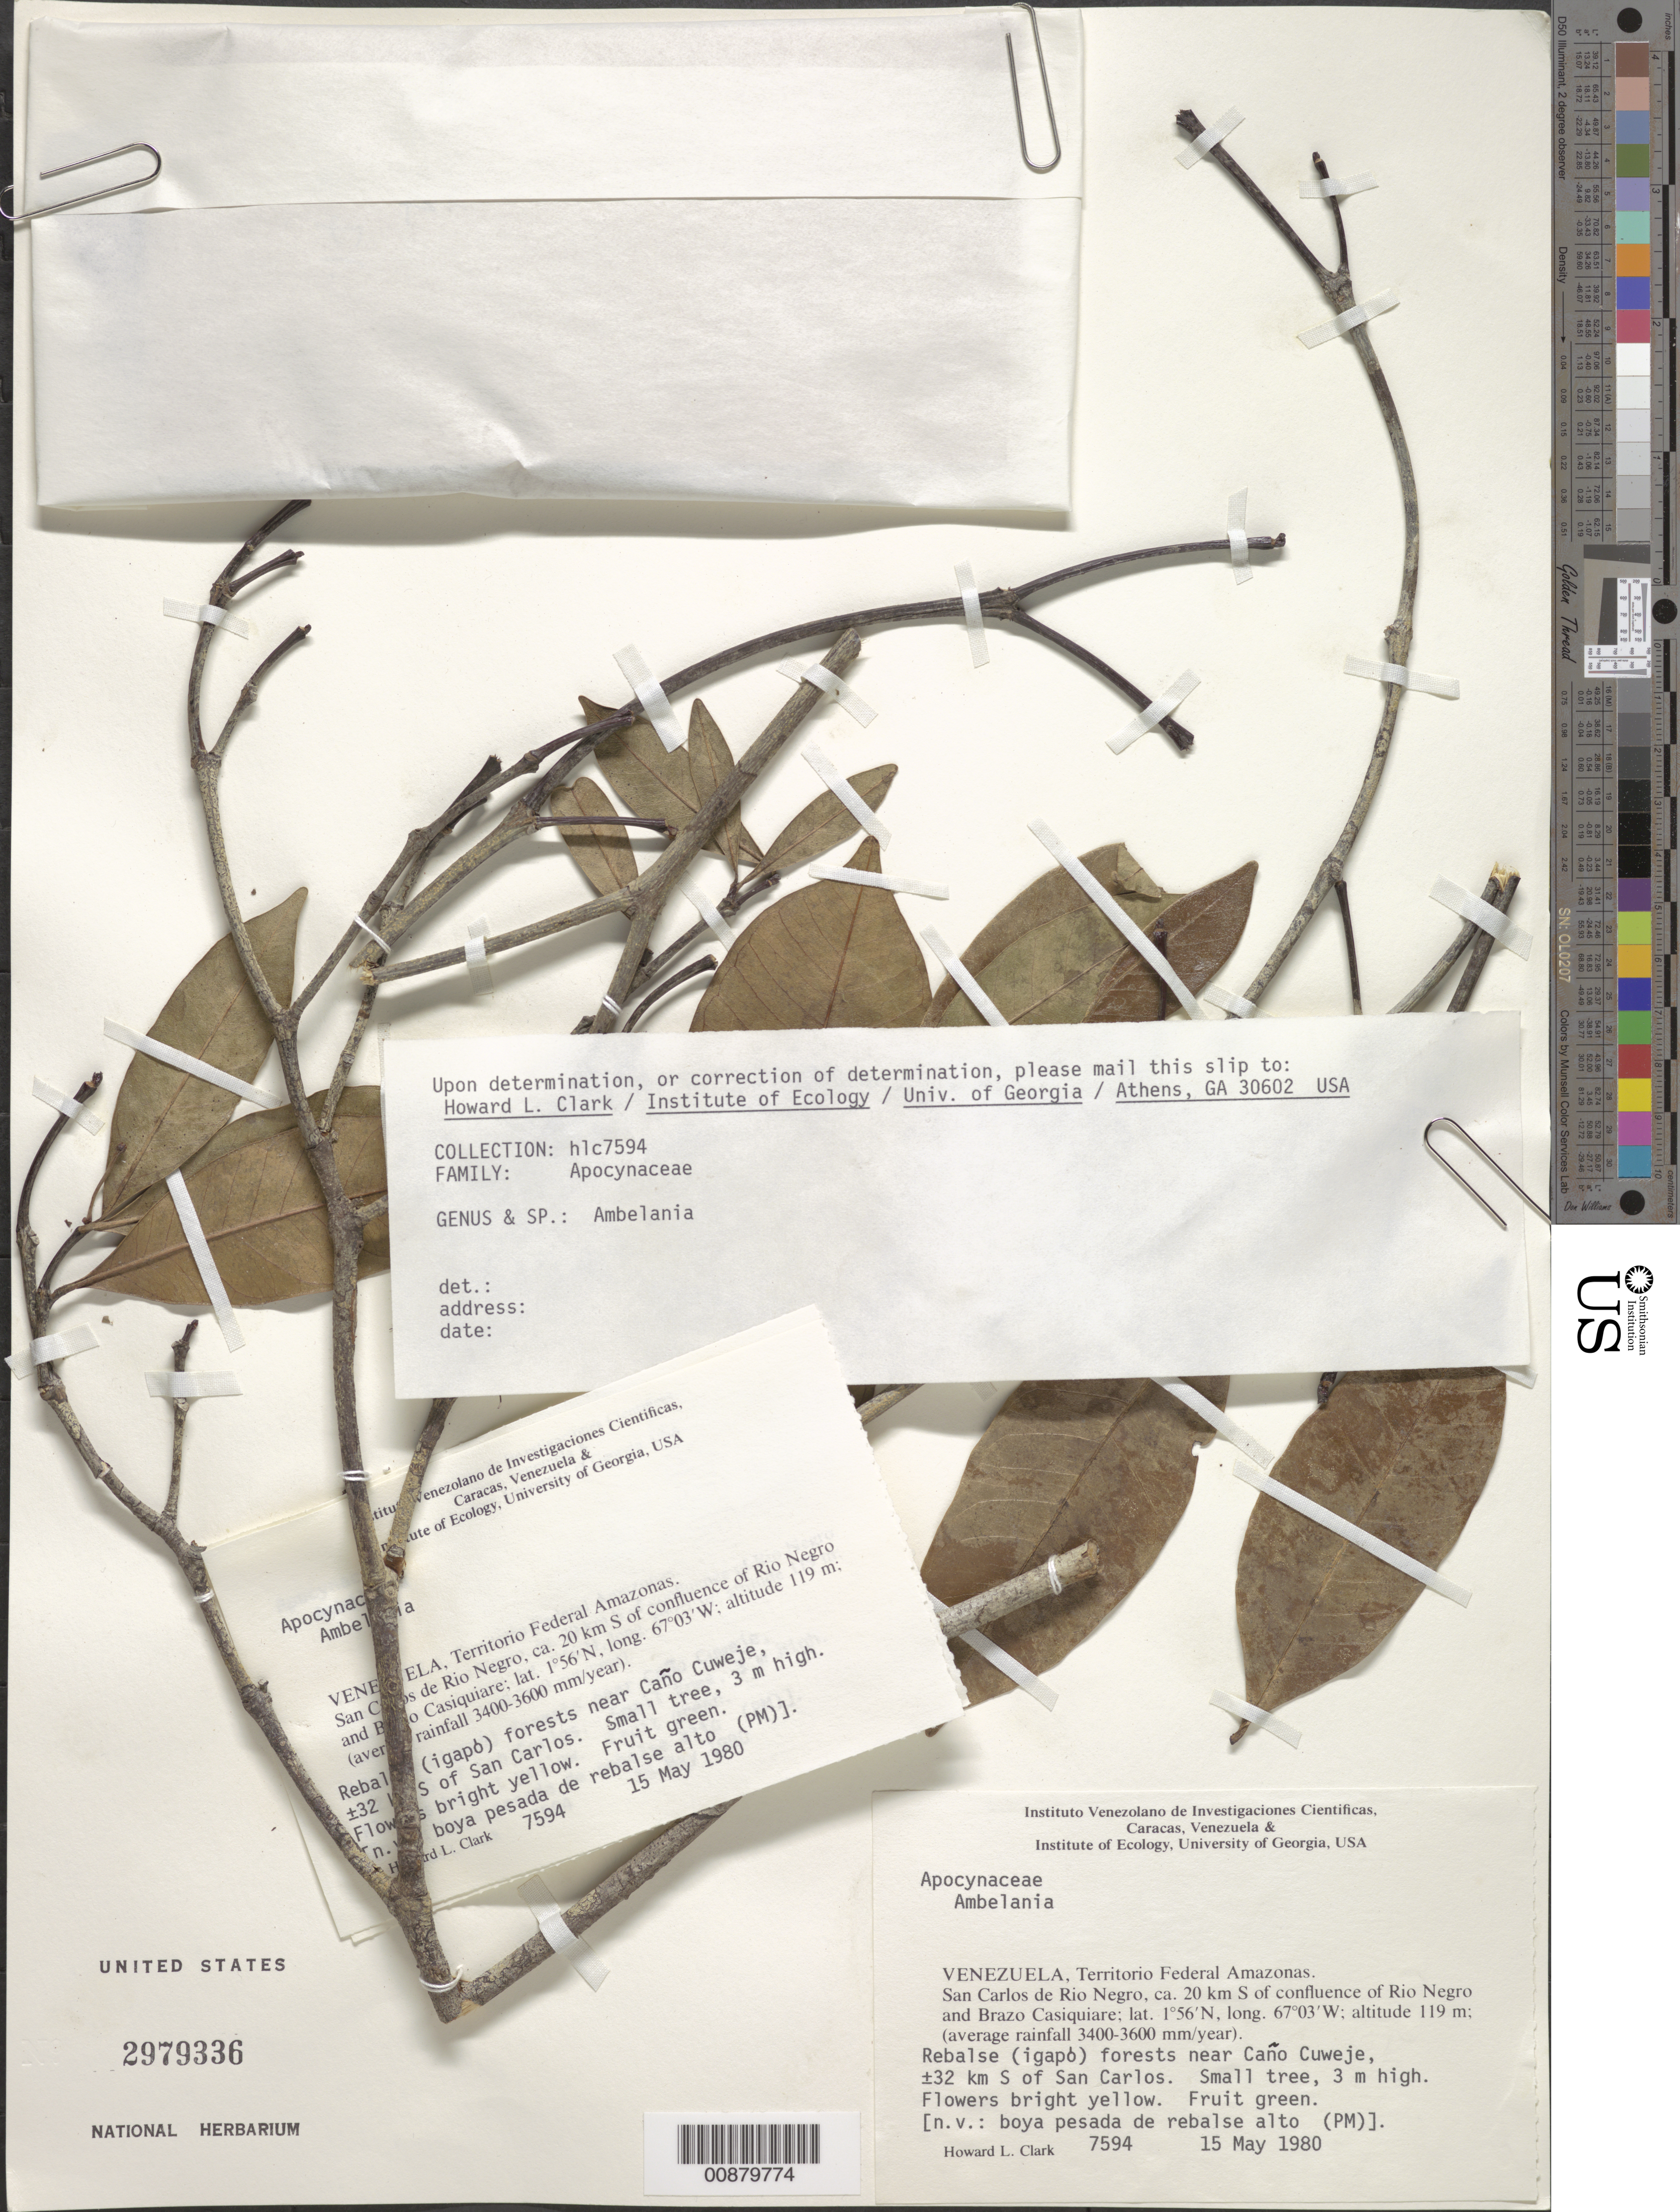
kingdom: Plantae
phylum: Tracheophyta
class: Magnoliopsida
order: Gentianales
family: Apocynaceae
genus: Ambelania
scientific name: Ambelania sp.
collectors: H. L. Clark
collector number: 7594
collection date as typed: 15-May-80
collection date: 1980-05-15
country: Venezuela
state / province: Amazonas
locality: San Carlos de Río Negro, ca. 20 km S of confluence of Río Negro and Brazo Casiquiare, near Caño Cuweje, +- 32 km S of San Carlos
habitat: Rebalse (igapo) forests; average rainfall 3400-3600mm/year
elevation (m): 119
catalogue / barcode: US 2979336